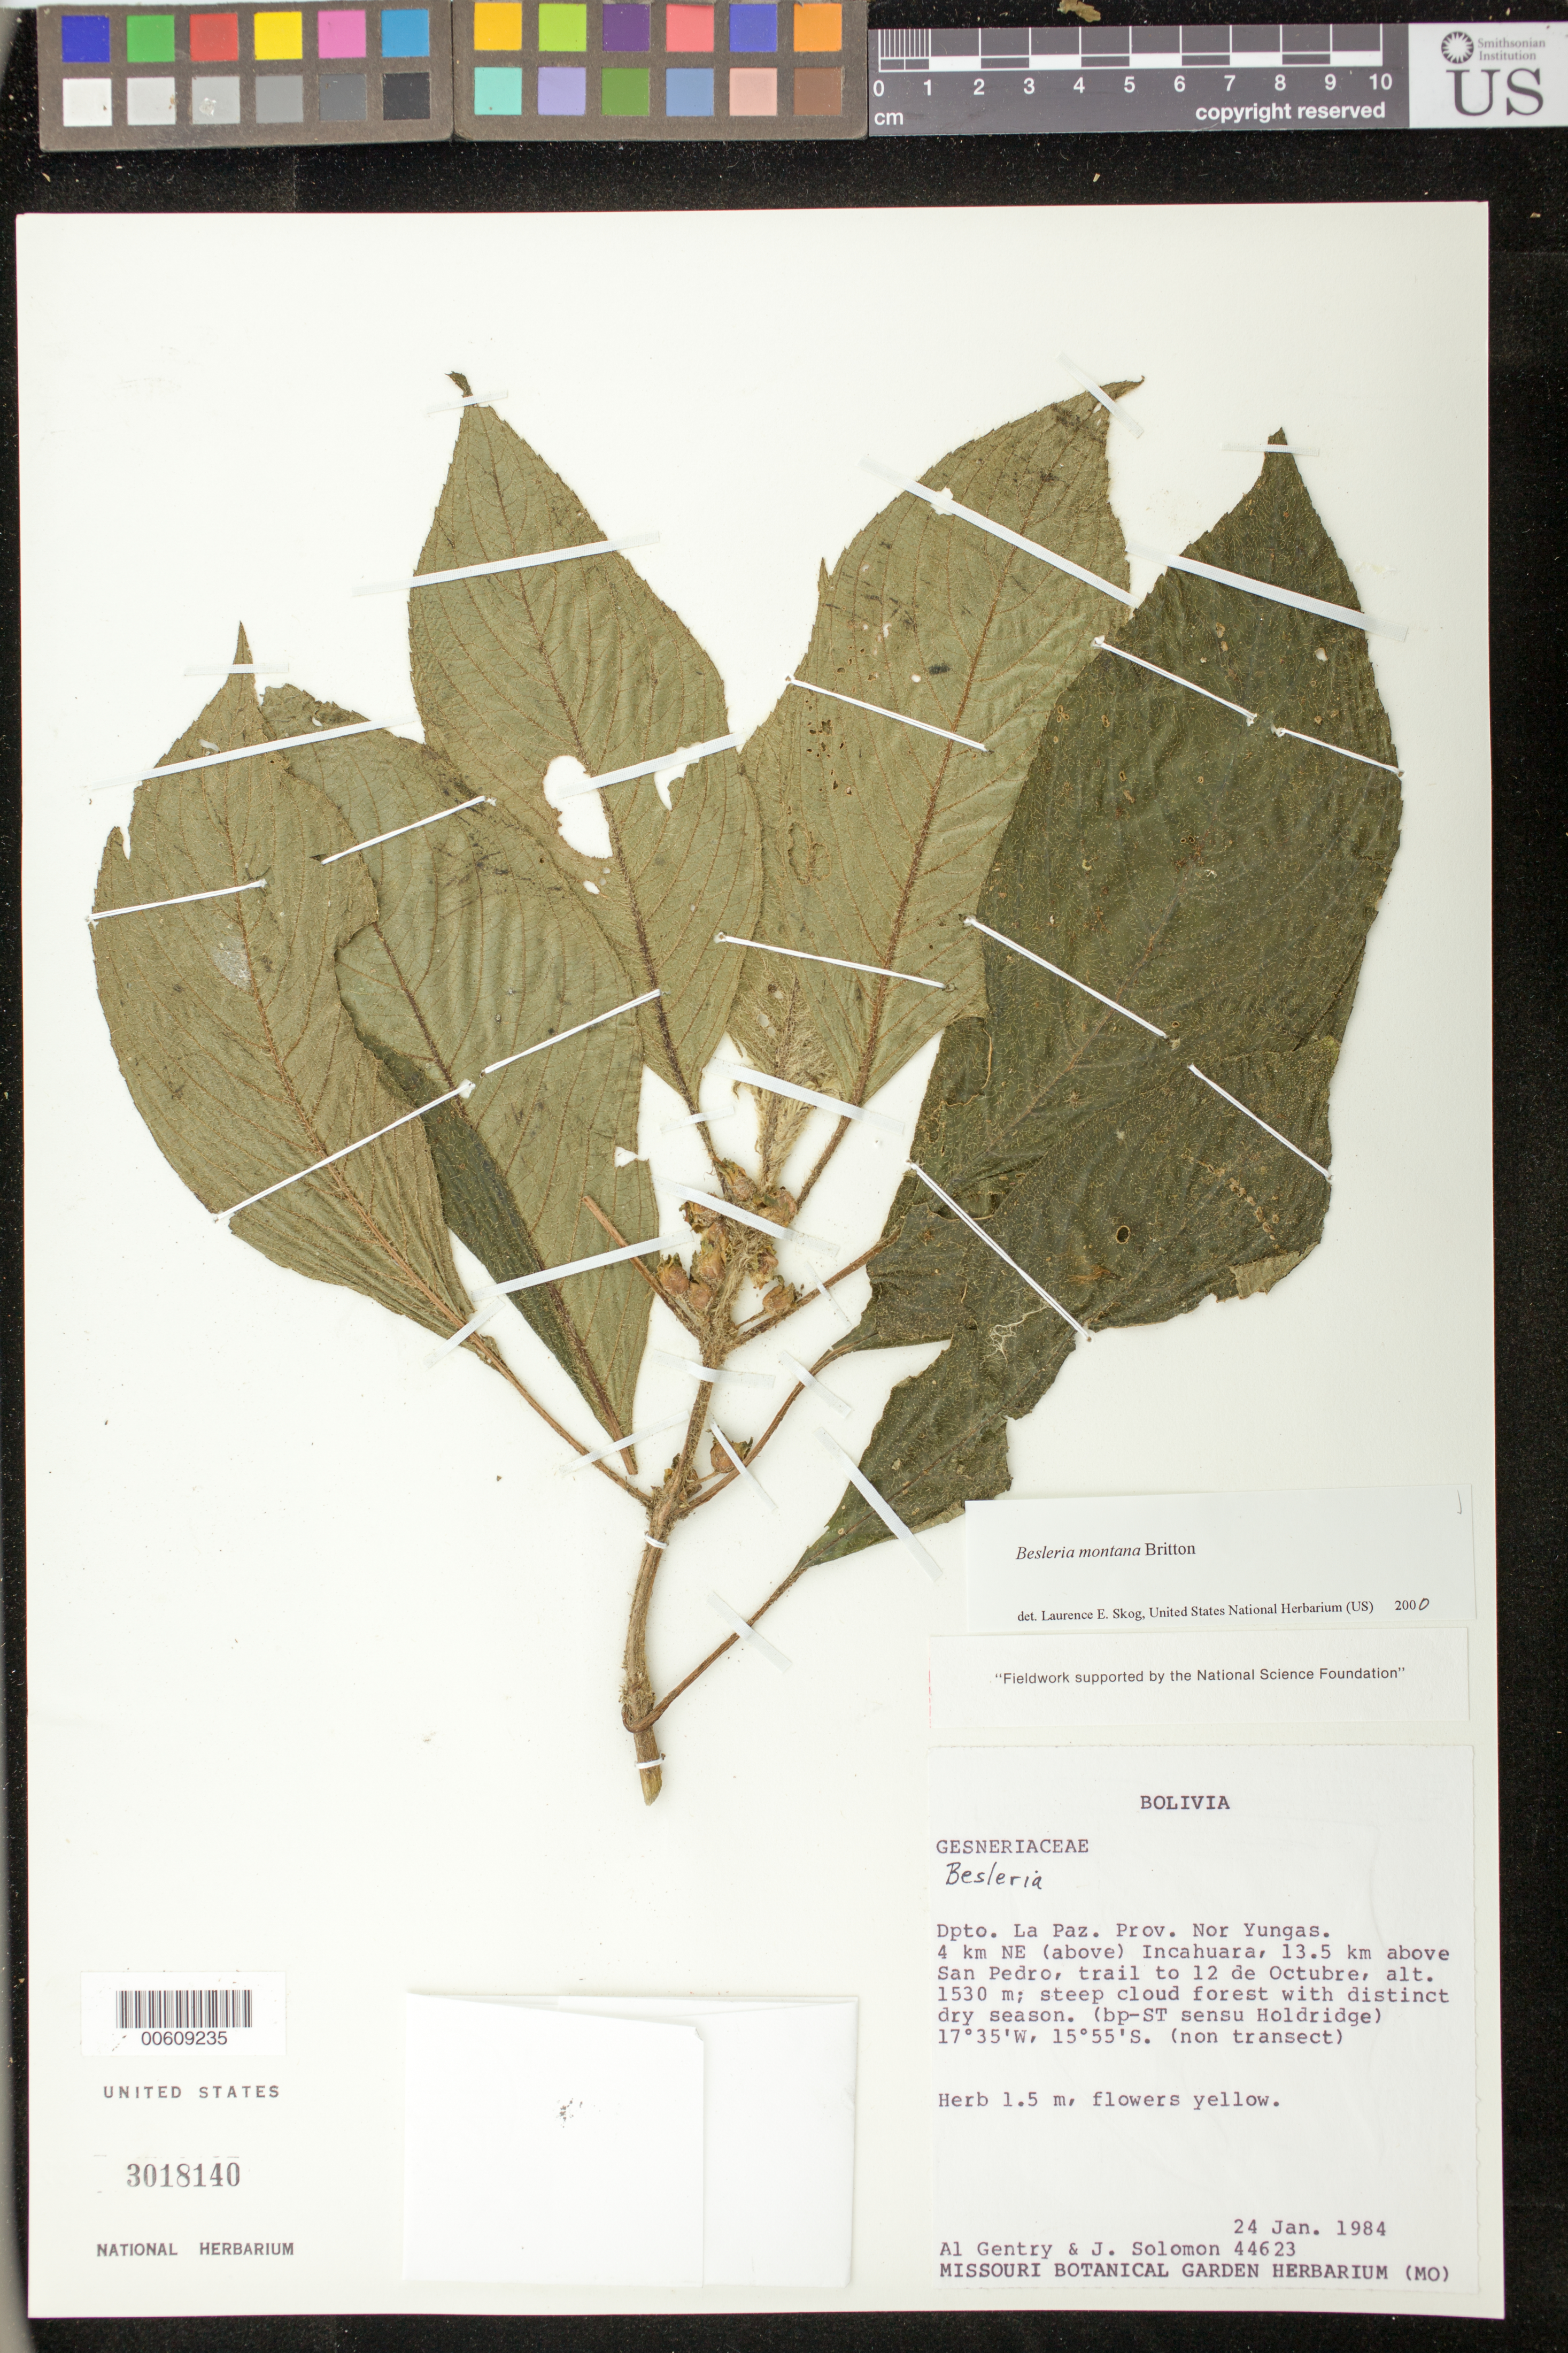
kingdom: Plantae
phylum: Tracheophyta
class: Magnoliopsida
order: Lamiales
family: Gesneriaceae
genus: Besleria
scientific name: Besleria montana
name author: Britton ex Rusby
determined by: Skog, Laurence E.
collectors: A. H. Gentry & J. C. Solomon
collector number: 44623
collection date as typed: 24 Jan 1984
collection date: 1984-01-24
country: Bolivia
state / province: La Paz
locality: Prov. Nor Yungas; 4 km NE (above) Incahuara, 13.5 km above San Pedro, trail to 12 de Octubre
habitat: Steep cloud forest with distinct dry season (bp-ST sensu Holdridge)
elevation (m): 1530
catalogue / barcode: US 3018140